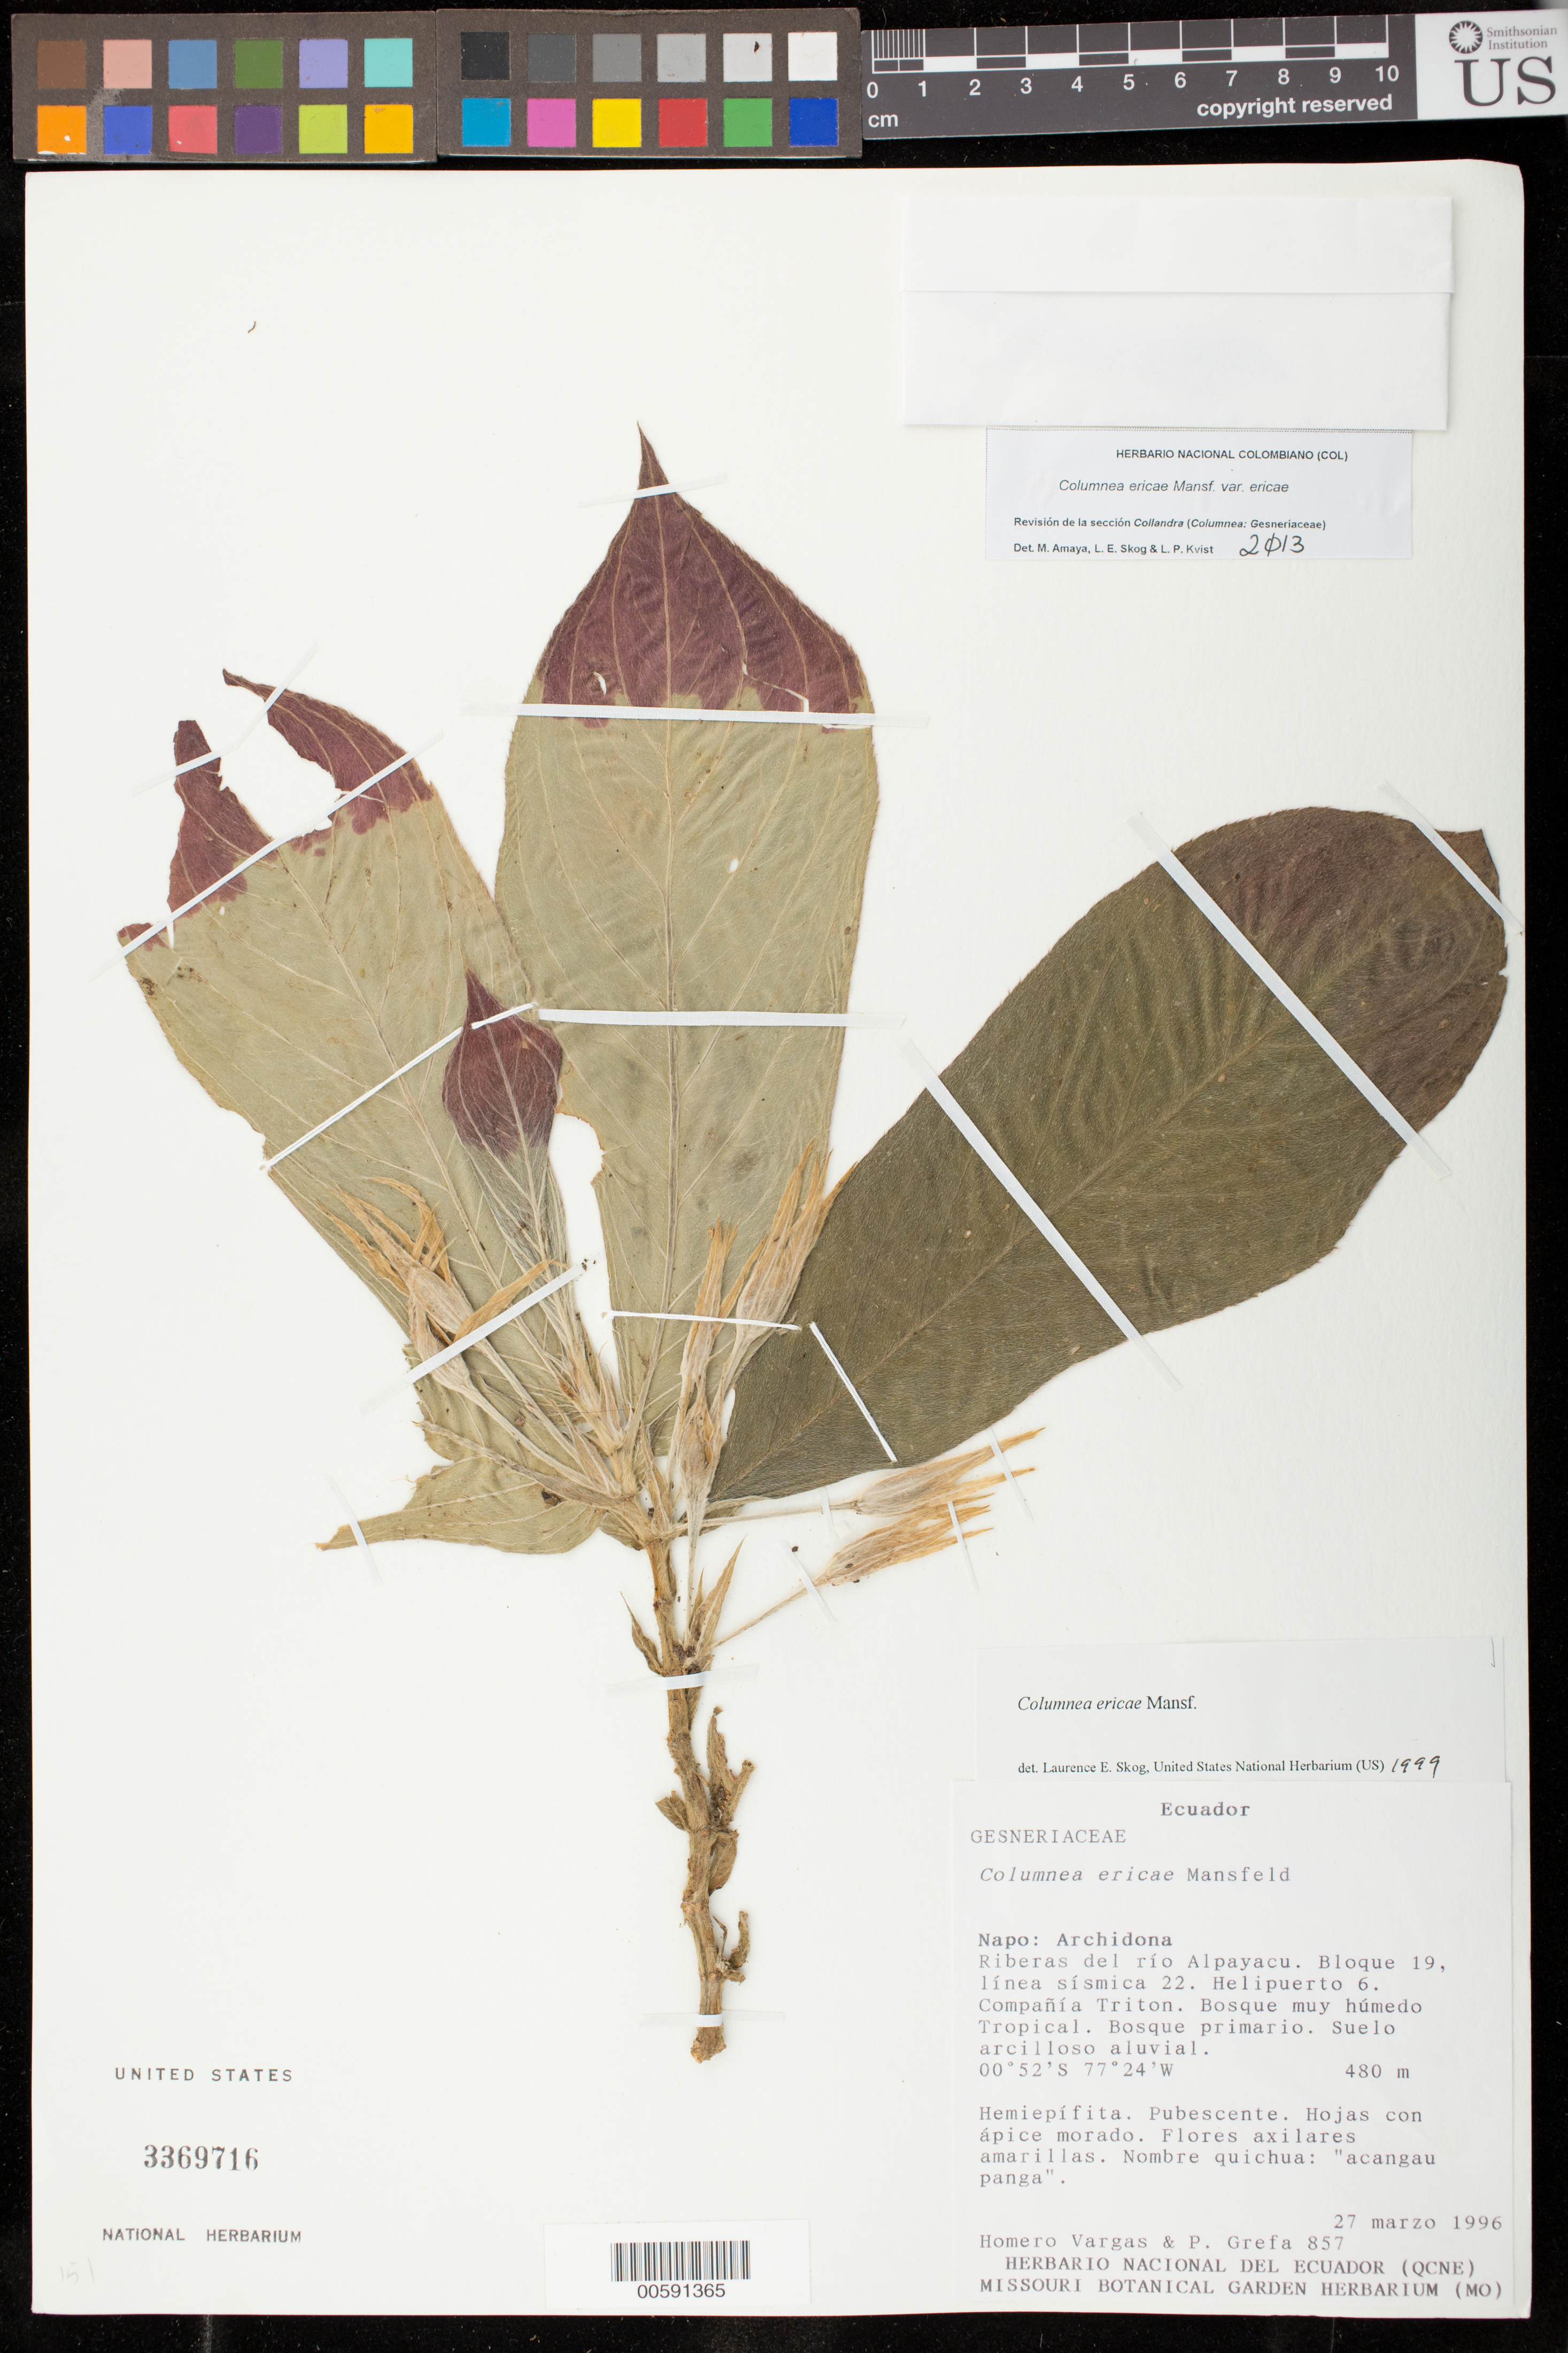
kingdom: Plantae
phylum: Tracheophyta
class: Magnoliopsida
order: Lamiales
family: Gesneriaceae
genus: Columnea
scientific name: Columnea ericae var. ericae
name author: Mansf.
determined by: Amaya-Márquez, M.; Skog, Laurence E.; Kvist, L. P.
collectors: H. Vargas & P. Grefa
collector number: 857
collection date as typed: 27 Mar 1996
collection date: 1996-03-27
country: Ecuador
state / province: Napo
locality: Archidona. Riberas del río Alpayacu, Bloque 19, línea sísmica 22, Helipuerto 6, Compañía Triton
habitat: Bosque muy húmedo tropical; ;bosque primario, suelo arcilloso aluvial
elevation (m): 480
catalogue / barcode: US 3369716